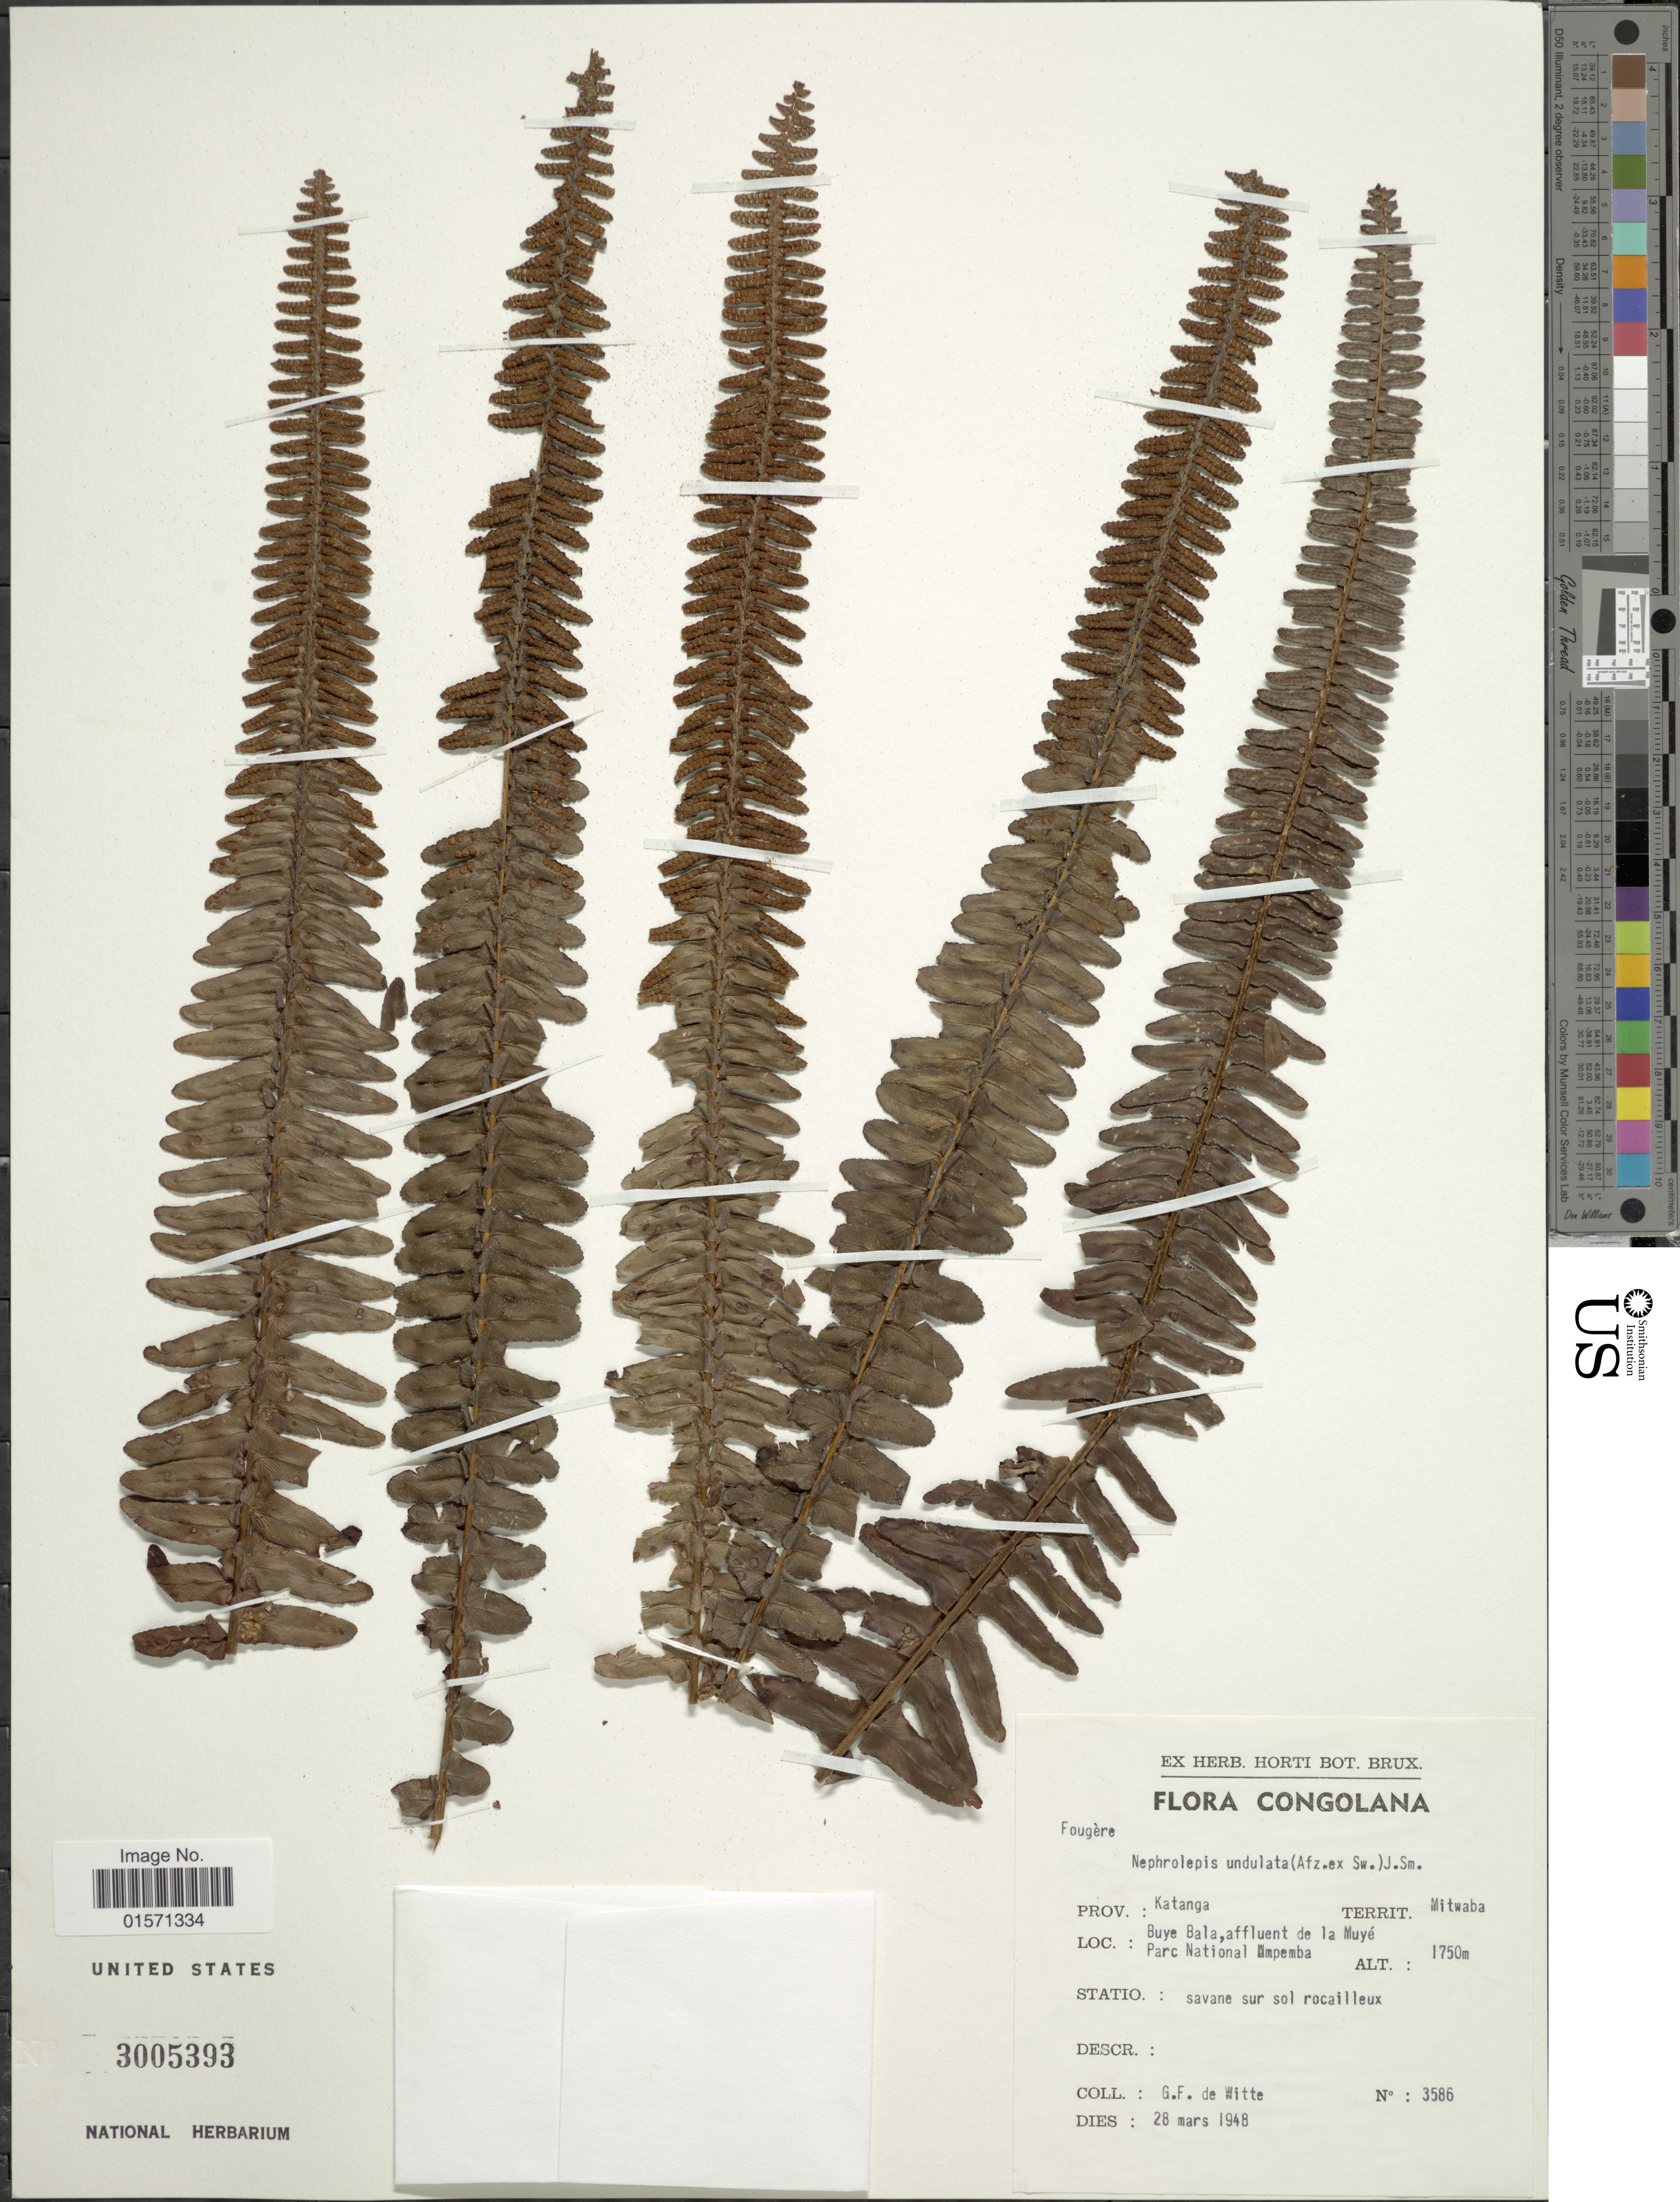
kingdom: Plantae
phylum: Tracheophyta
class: Polypodiopsida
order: Polypodiales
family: Nephrolepidaceae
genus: Nephrolepis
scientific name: Nephrolepis undulata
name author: J. Sm.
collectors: G. de Witte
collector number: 3586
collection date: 1948-03-28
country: Congo, Democratic Republic of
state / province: Haut-Katanga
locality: Congolana. Territ. Mitwaba. Buye Bala, affluent de la Muyé parc National Umpemba.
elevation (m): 1750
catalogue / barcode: US 3005393